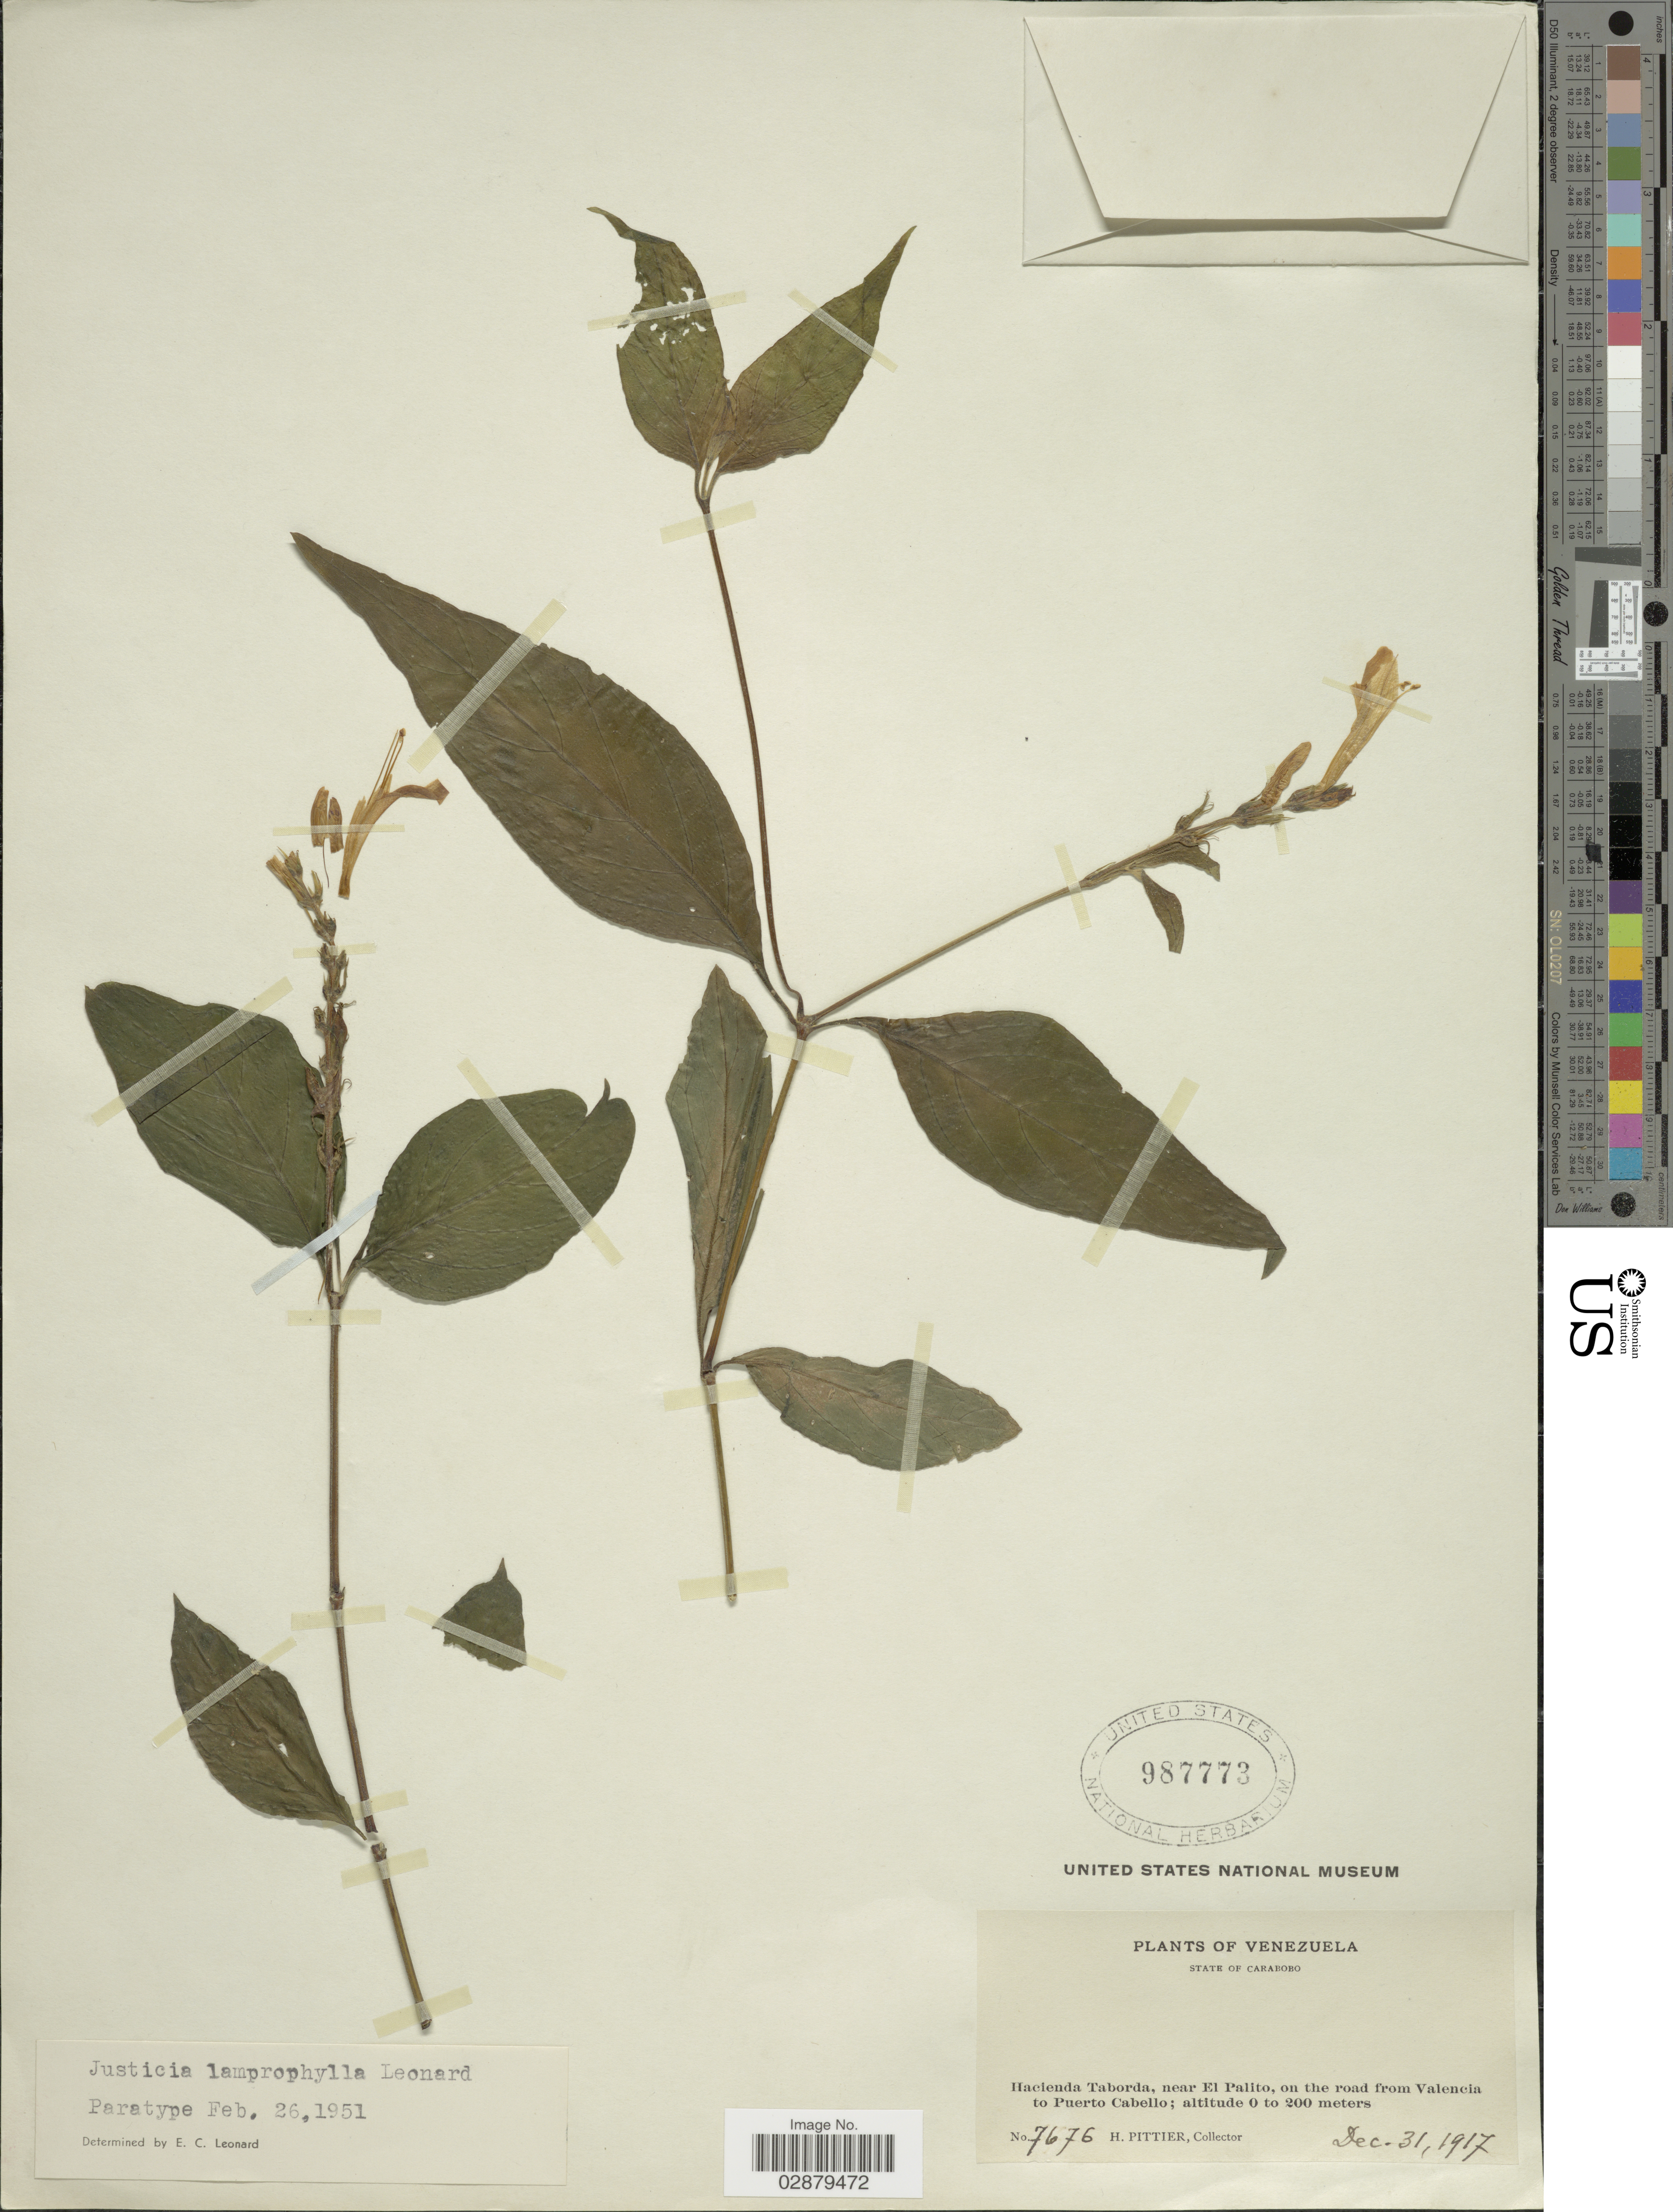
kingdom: Plantae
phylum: Tracheophyta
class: Magnoliopsida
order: Lamiales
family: Acanthaceae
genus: Justicia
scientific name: Justicia lamprophylla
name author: Leonard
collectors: H. F. Pittier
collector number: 7676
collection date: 1917-12-31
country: Venezuela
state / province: Carabobo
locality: Hacienda Taborda, near El Palito, on the road from Balencia to Puerto Cabello.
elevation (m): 0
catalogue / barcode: US 98773